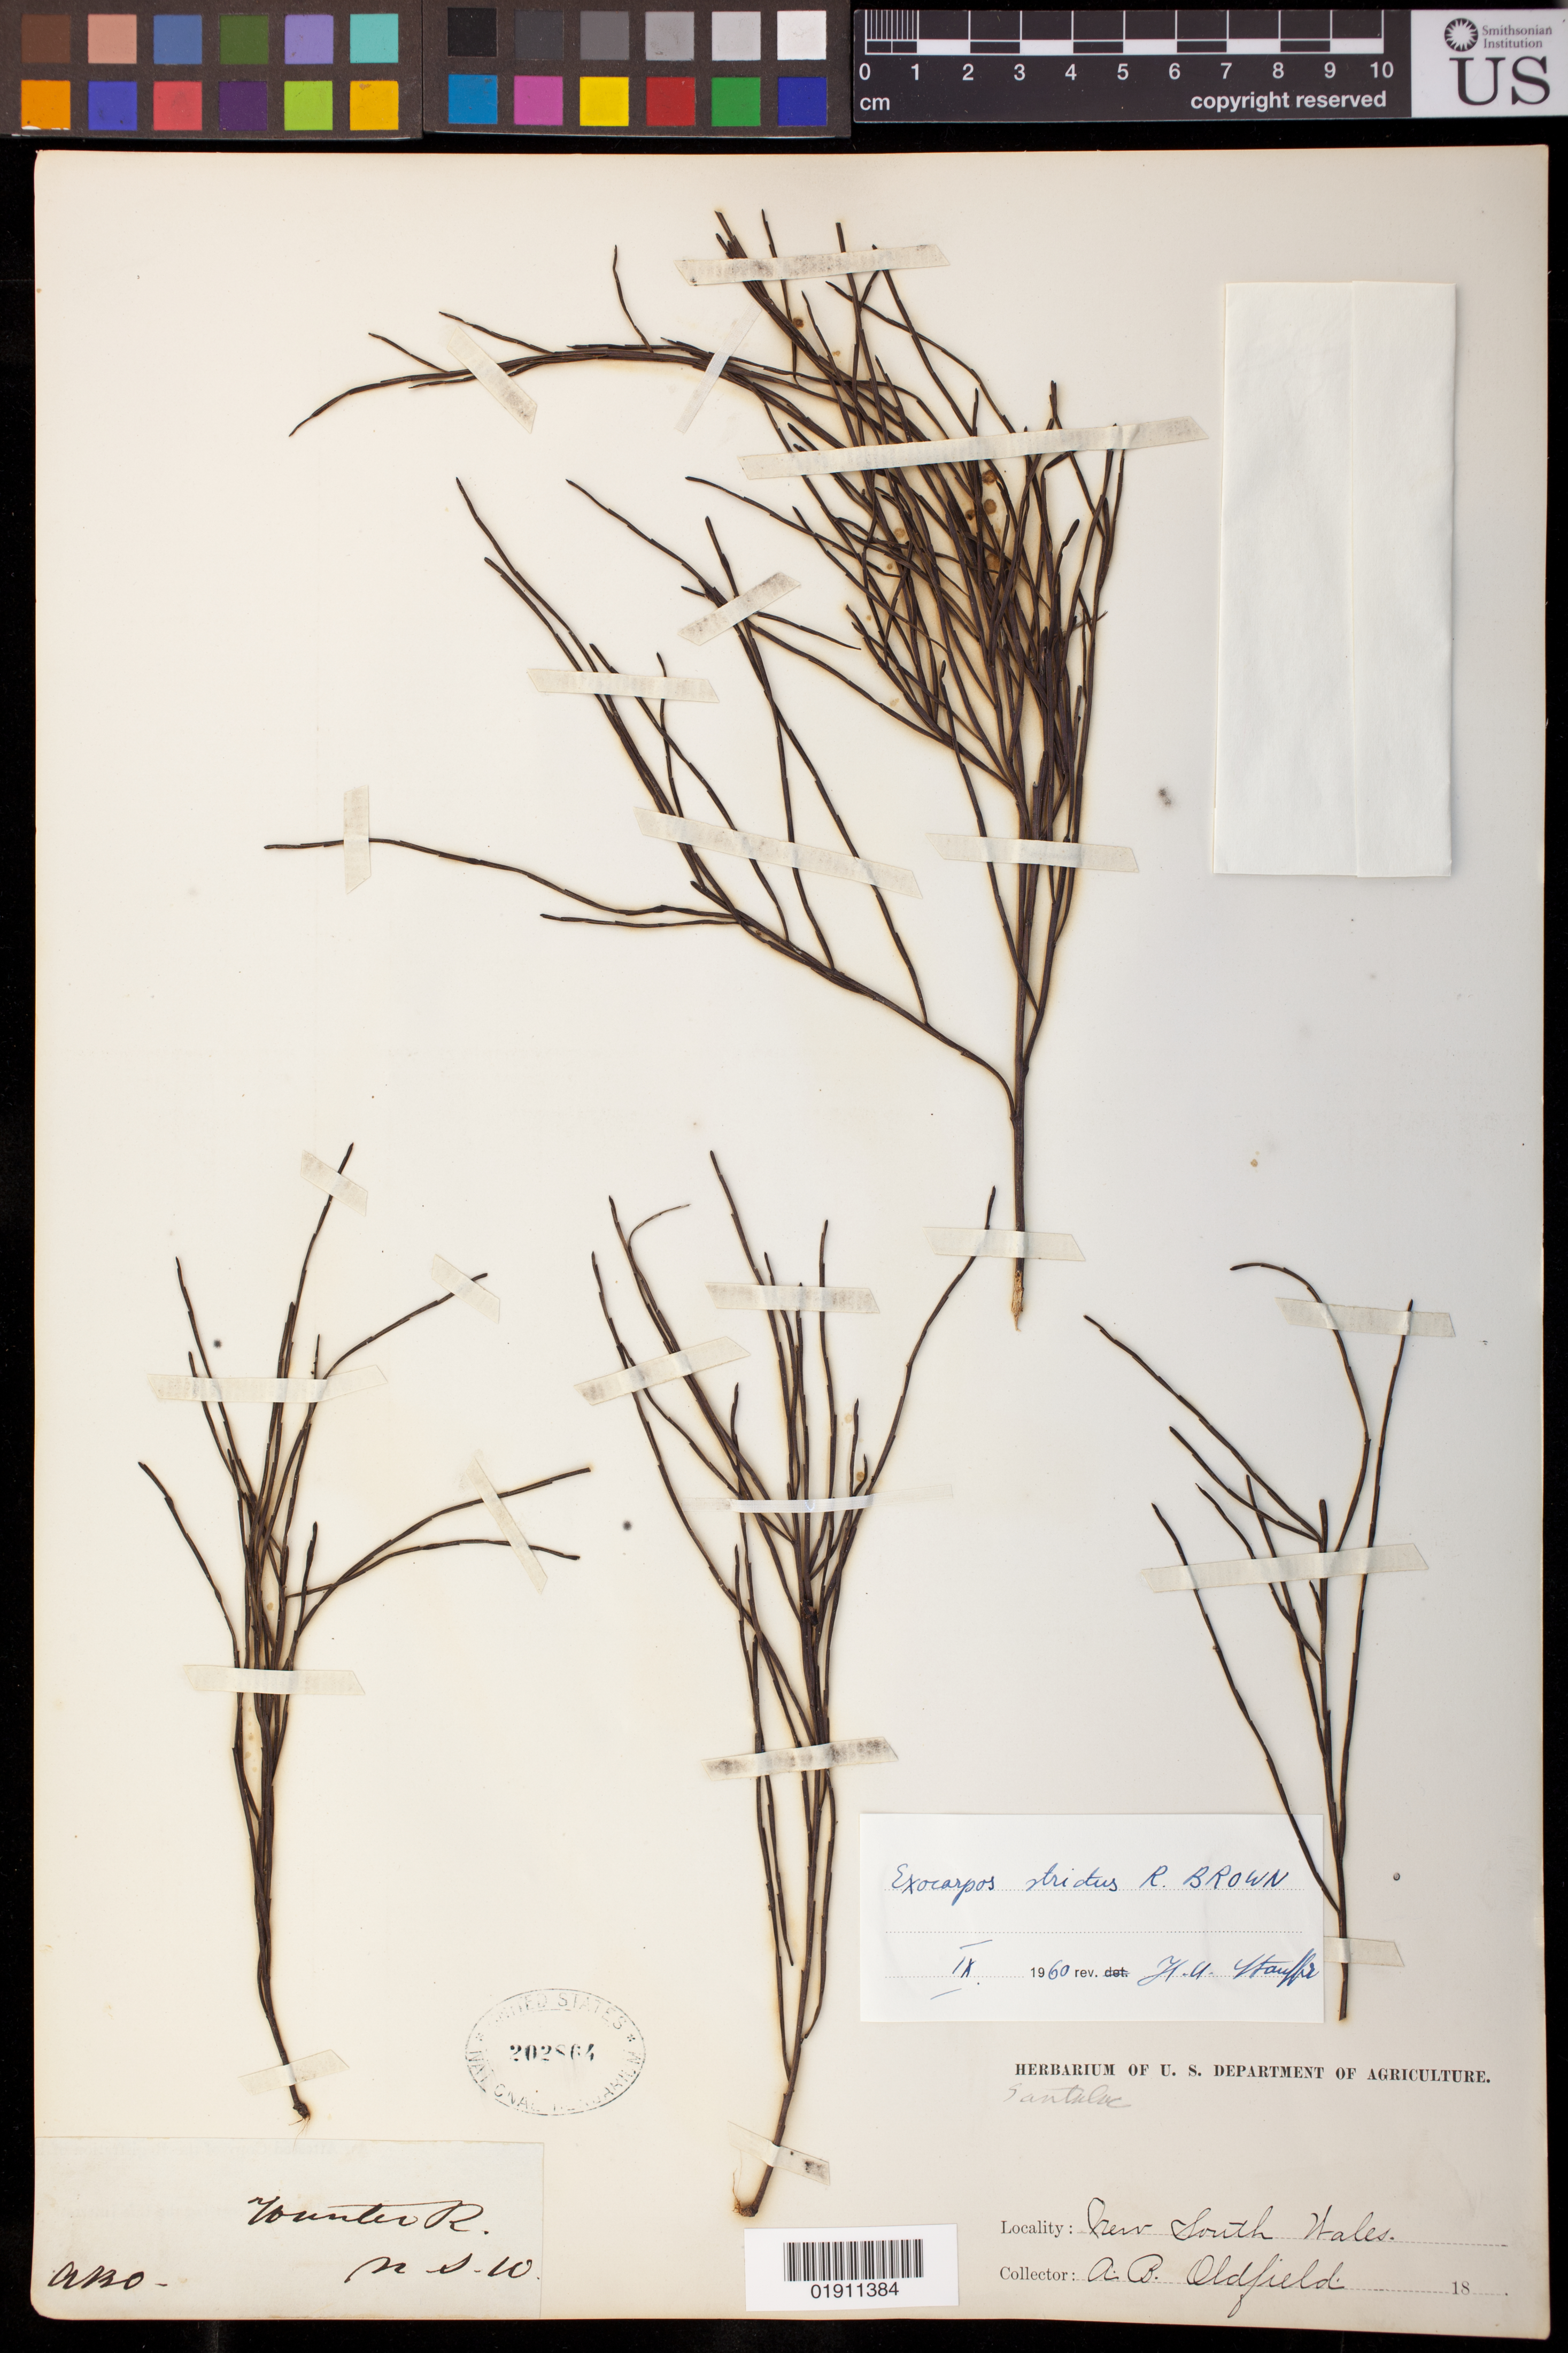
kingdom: Plantae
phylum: Tracheophyta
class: Magnoliopsida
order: Santalales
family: Santalaceae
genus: Exocarpos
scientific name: Exocarpos strictus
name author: R. Br.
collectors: A. Oldfield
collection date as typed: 18xx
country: Australia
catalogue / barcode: US 202864